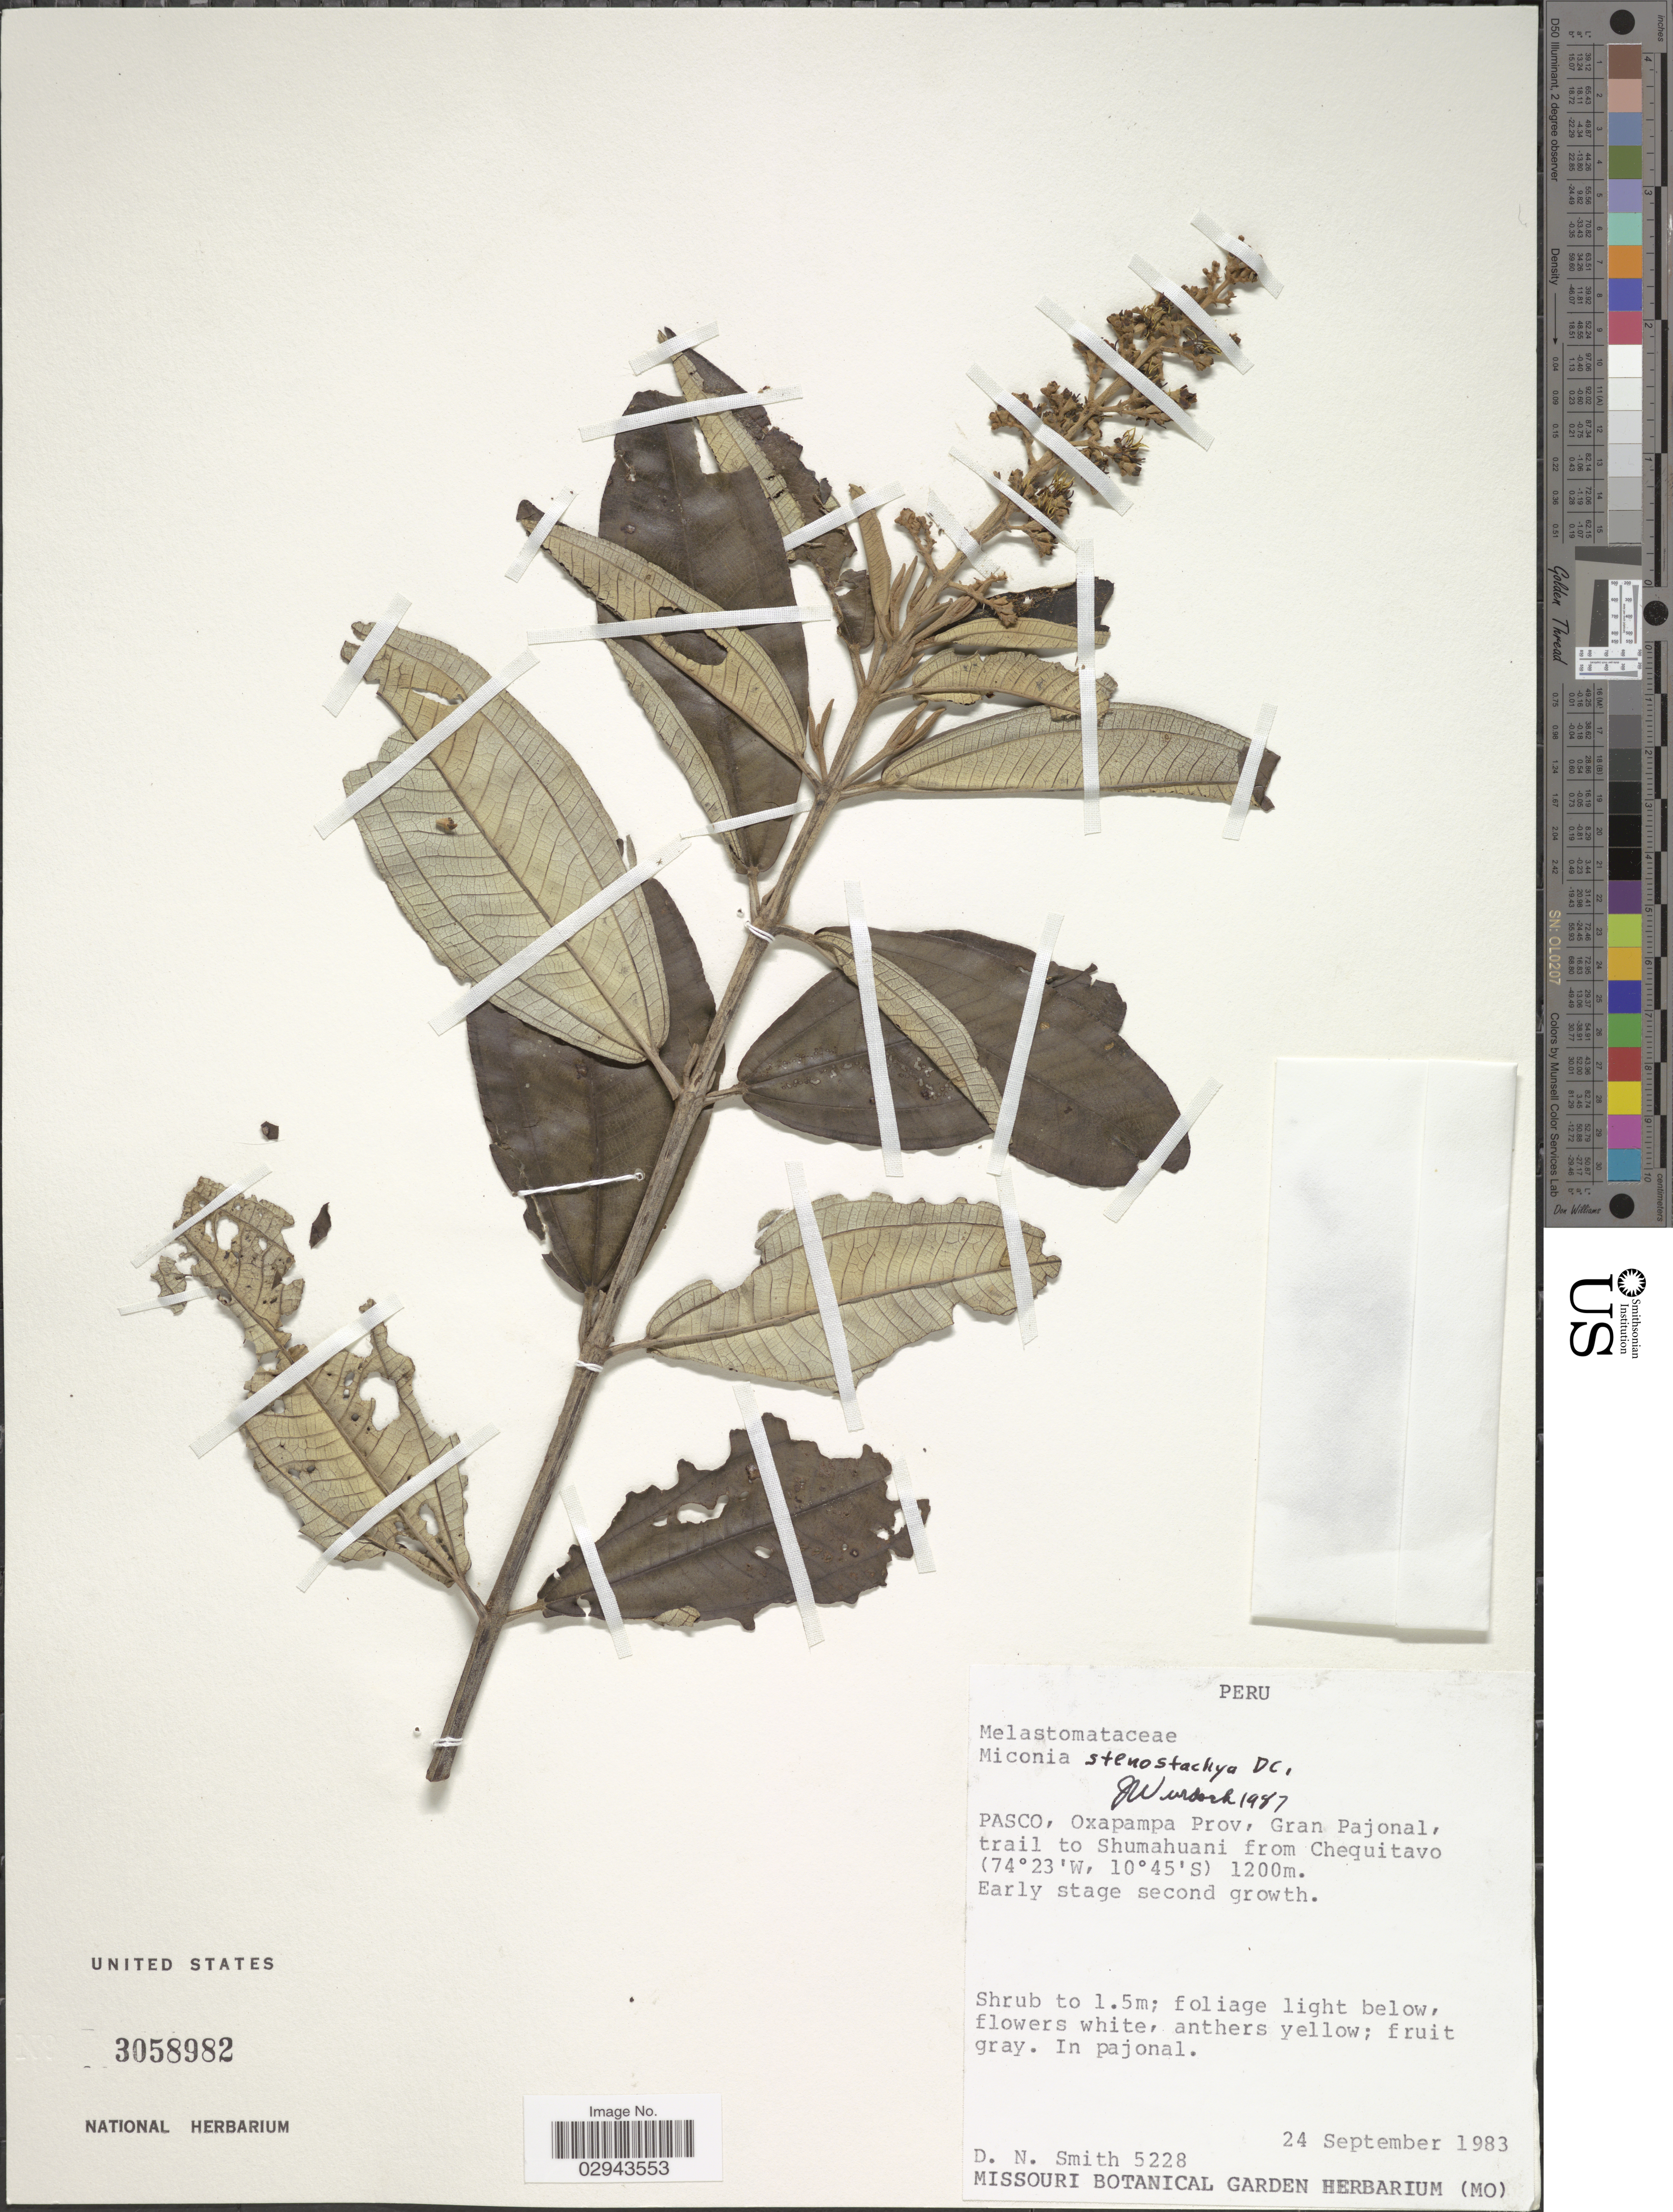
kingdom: Plantae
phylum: Tracheophyta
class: Magnoliopsida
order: Myrtales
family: Melastomataceae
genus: Miconia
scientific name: Miconia stenostachya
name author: DC.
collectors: D. Smith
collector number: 5228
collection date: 1983-09-24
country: Peru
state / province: Pasco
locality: Oxapampa Prov, Gran Pajonal, trail to Shumahuani from Chaquitavo.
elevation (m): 1200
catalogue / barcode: US 3058982